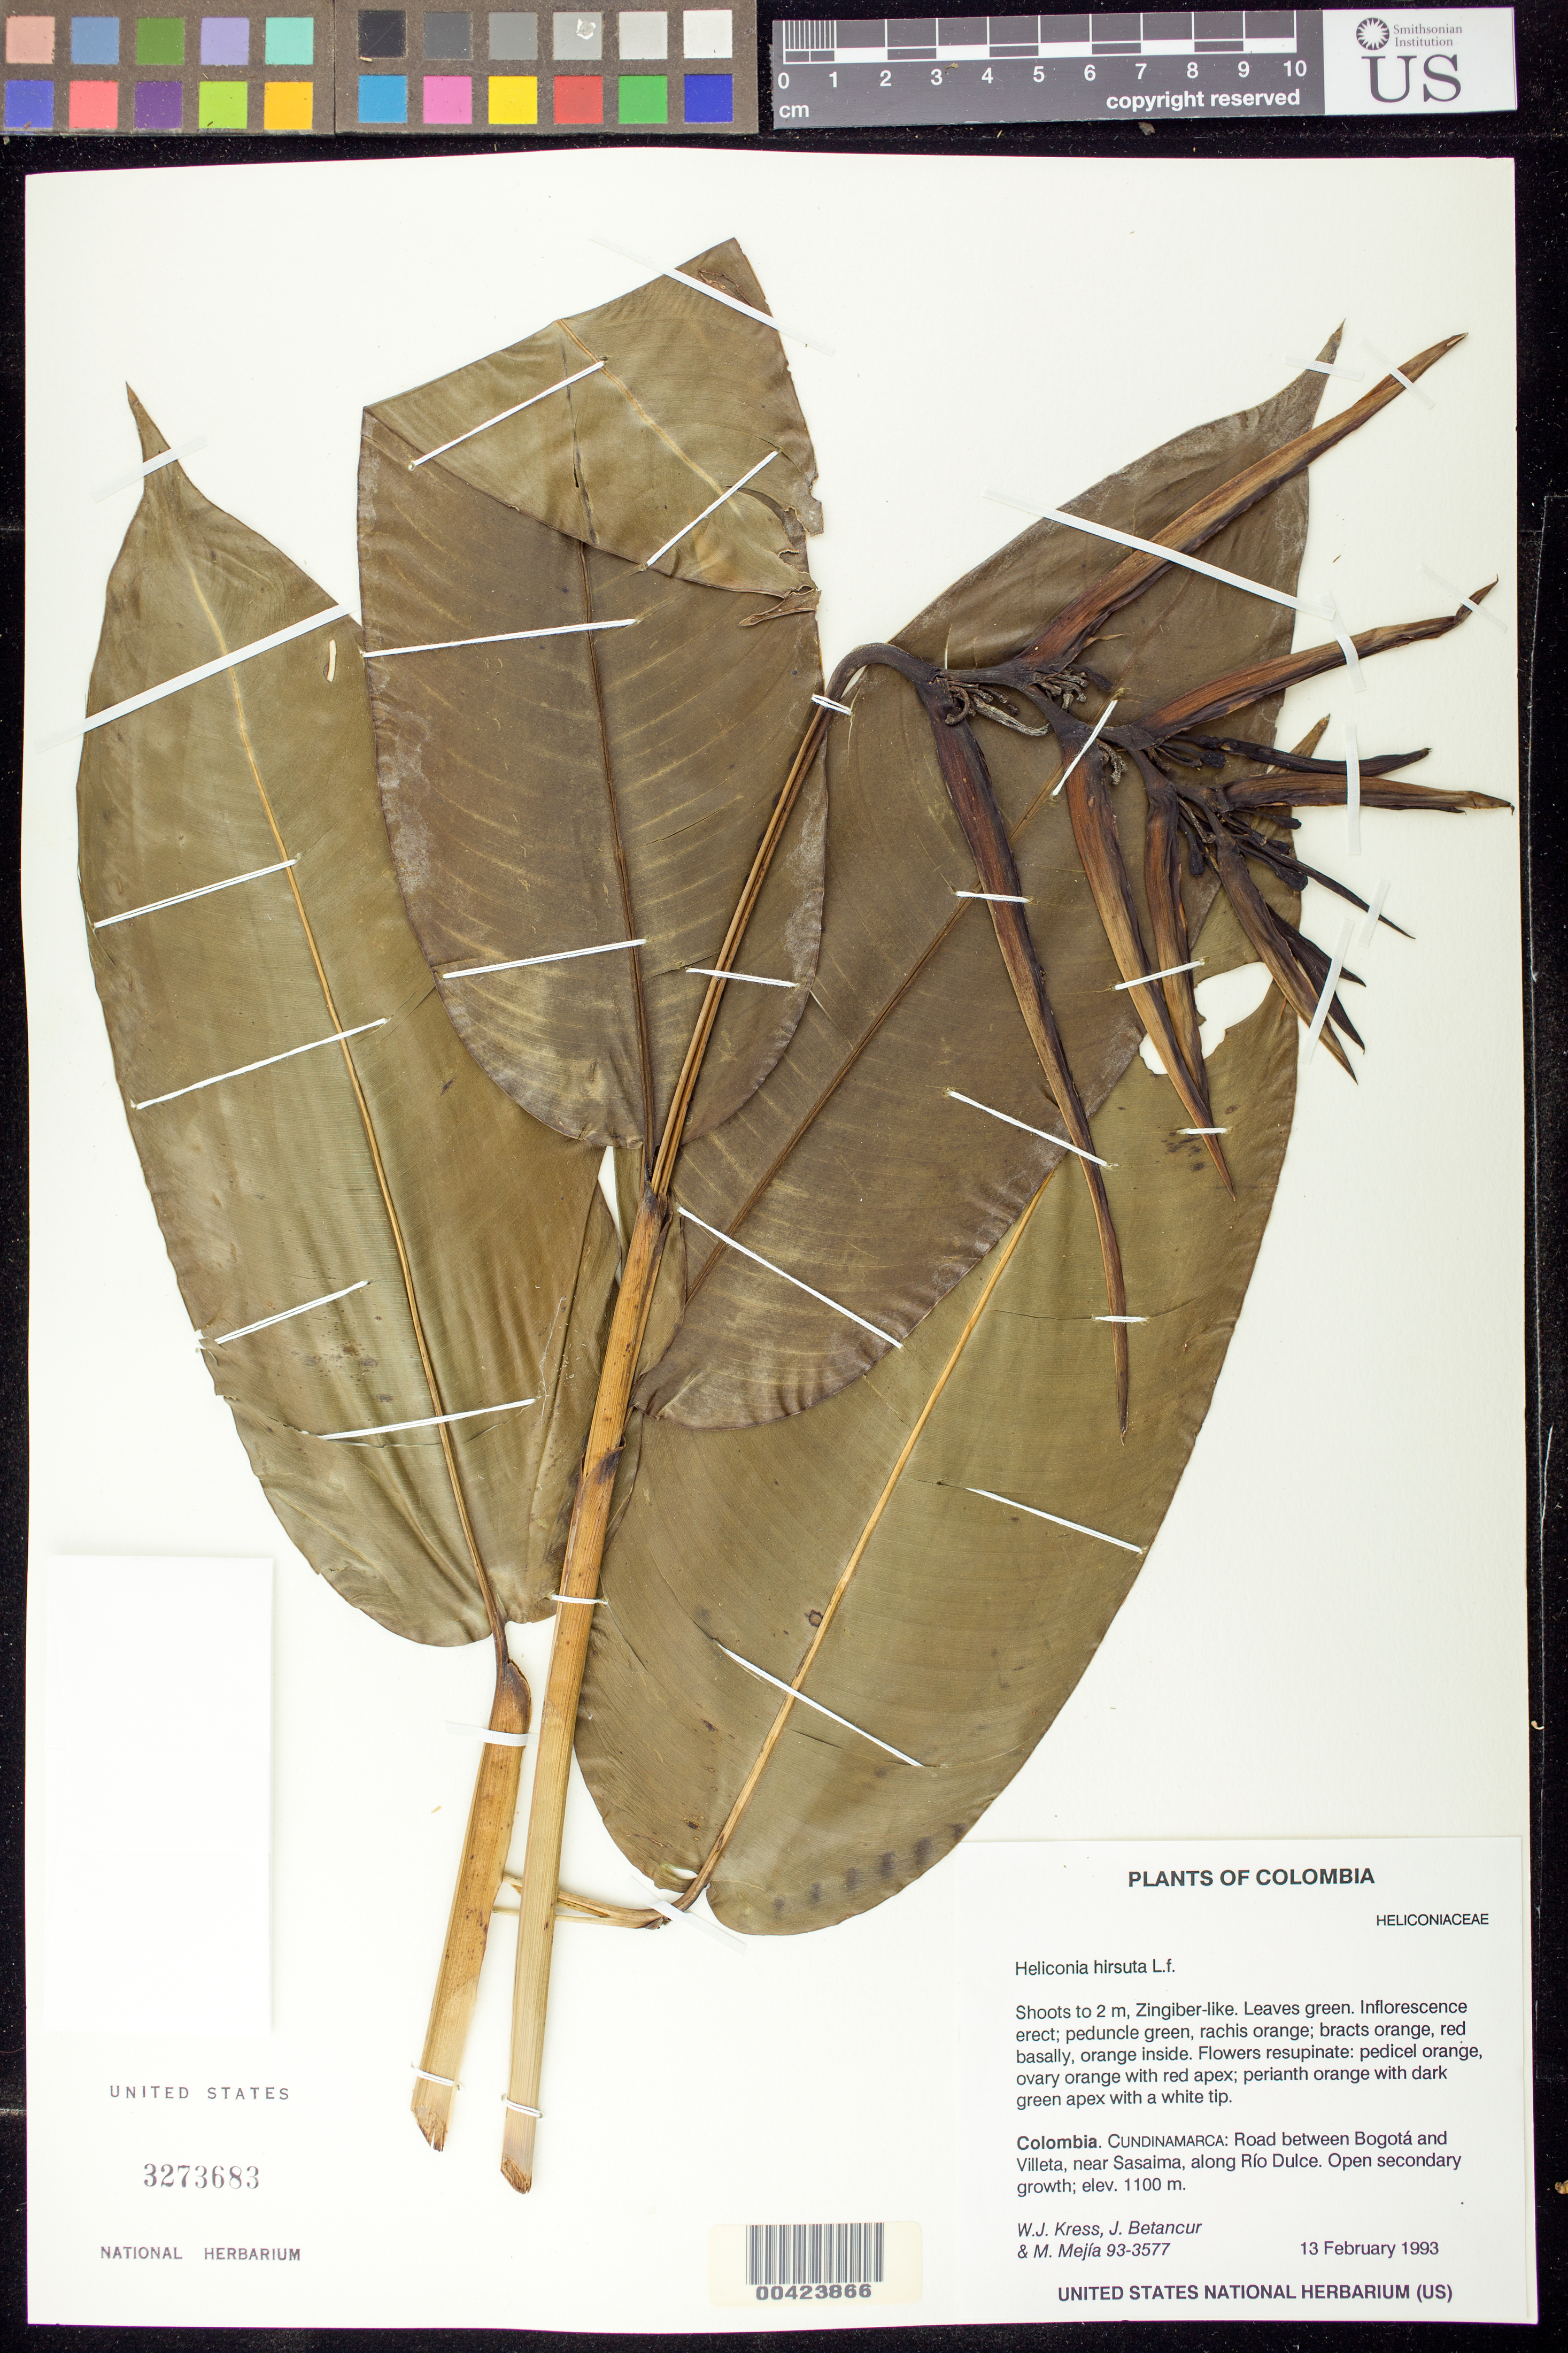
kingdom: Plantae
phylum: Tracheophyta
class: Liliopsida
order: Zingiberales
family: Heliconiaceae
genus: Heliconia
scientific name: Heliconia hirsuta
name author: L. f.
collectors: W. J. Kress, J. C. Betancur & M. Mejia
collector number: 93-3577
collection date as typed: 13 Feb 1993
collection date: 1993-02-13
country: Colombia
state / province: Cundinamarca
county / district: Albán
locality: Between Bogota and Villeta, near Sasaima, small tributary of Rio Dulce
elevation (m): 1100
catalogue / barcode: US 3273683